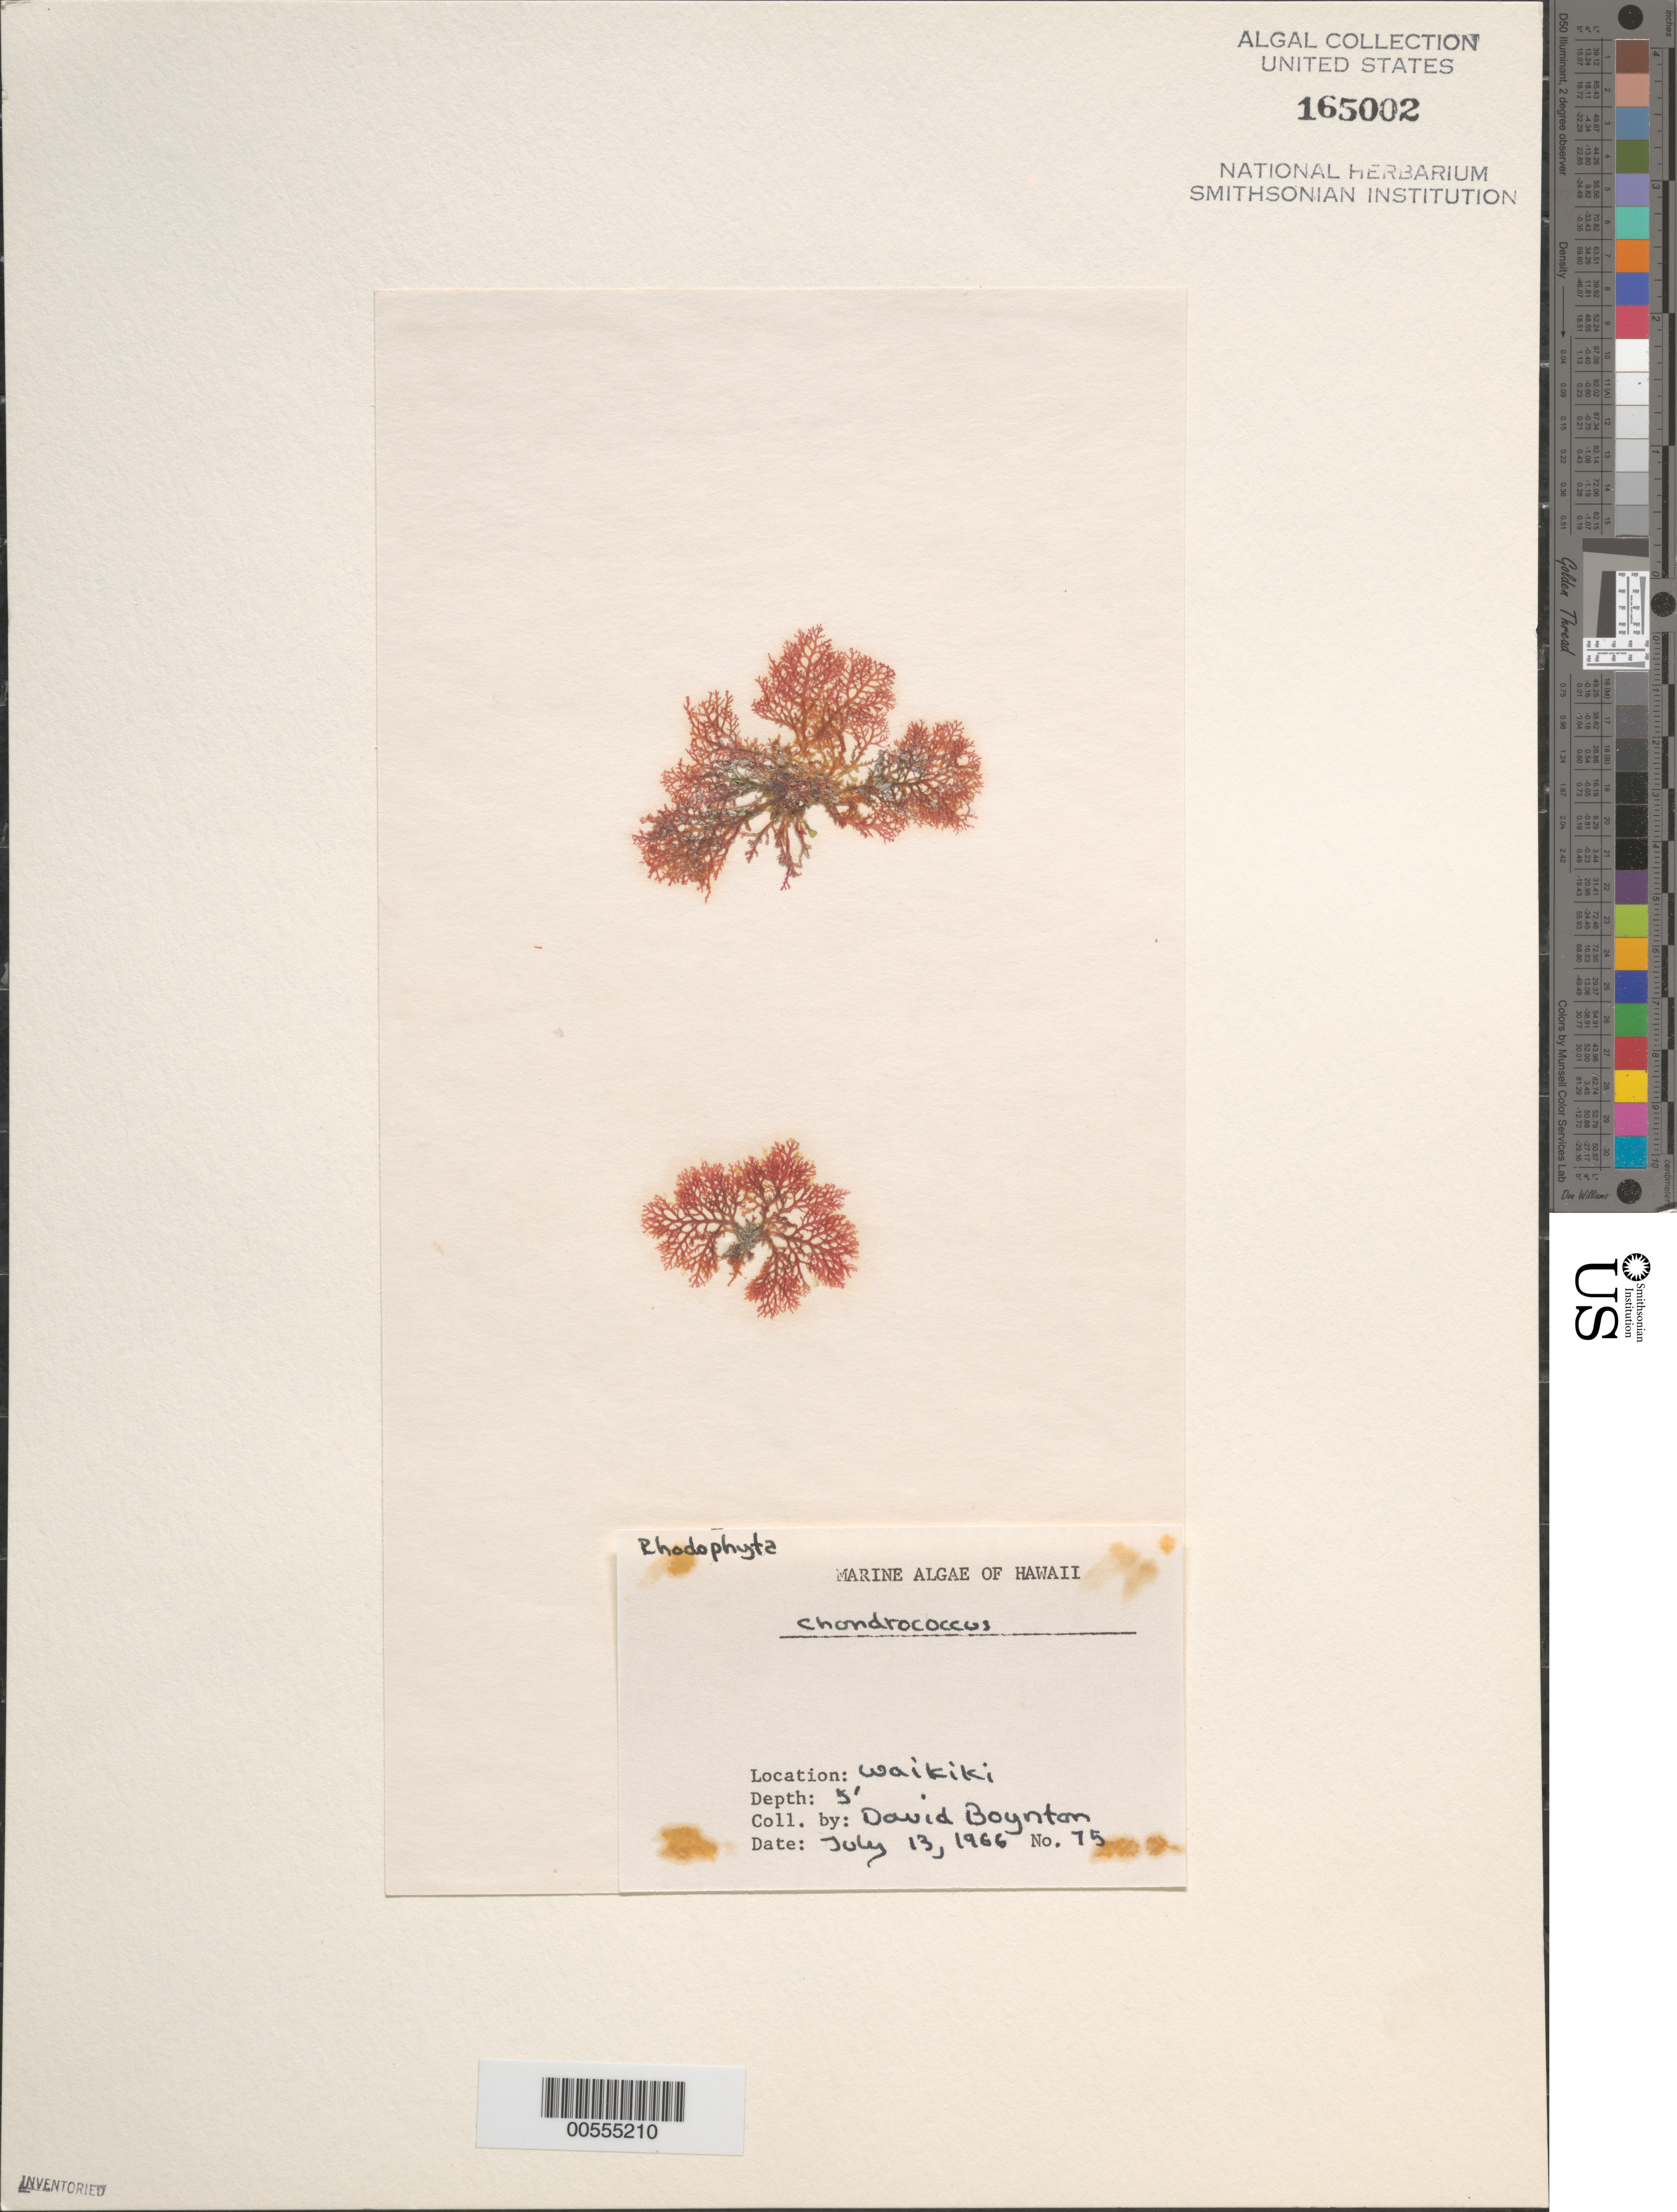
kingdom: Plantae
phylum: Rhodophyta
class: Florideophyceae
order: Gigartinales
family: Rhizophyllidaceae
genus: Chondrococcus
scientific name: Chondrococcus sp.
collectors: D. Boynton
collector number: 75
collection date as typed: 13 Jul 1966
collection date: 1966-07-13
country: United States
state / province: Hawaii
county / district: Honolulu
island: Oahu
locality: Waikiki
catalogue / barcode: US 165002